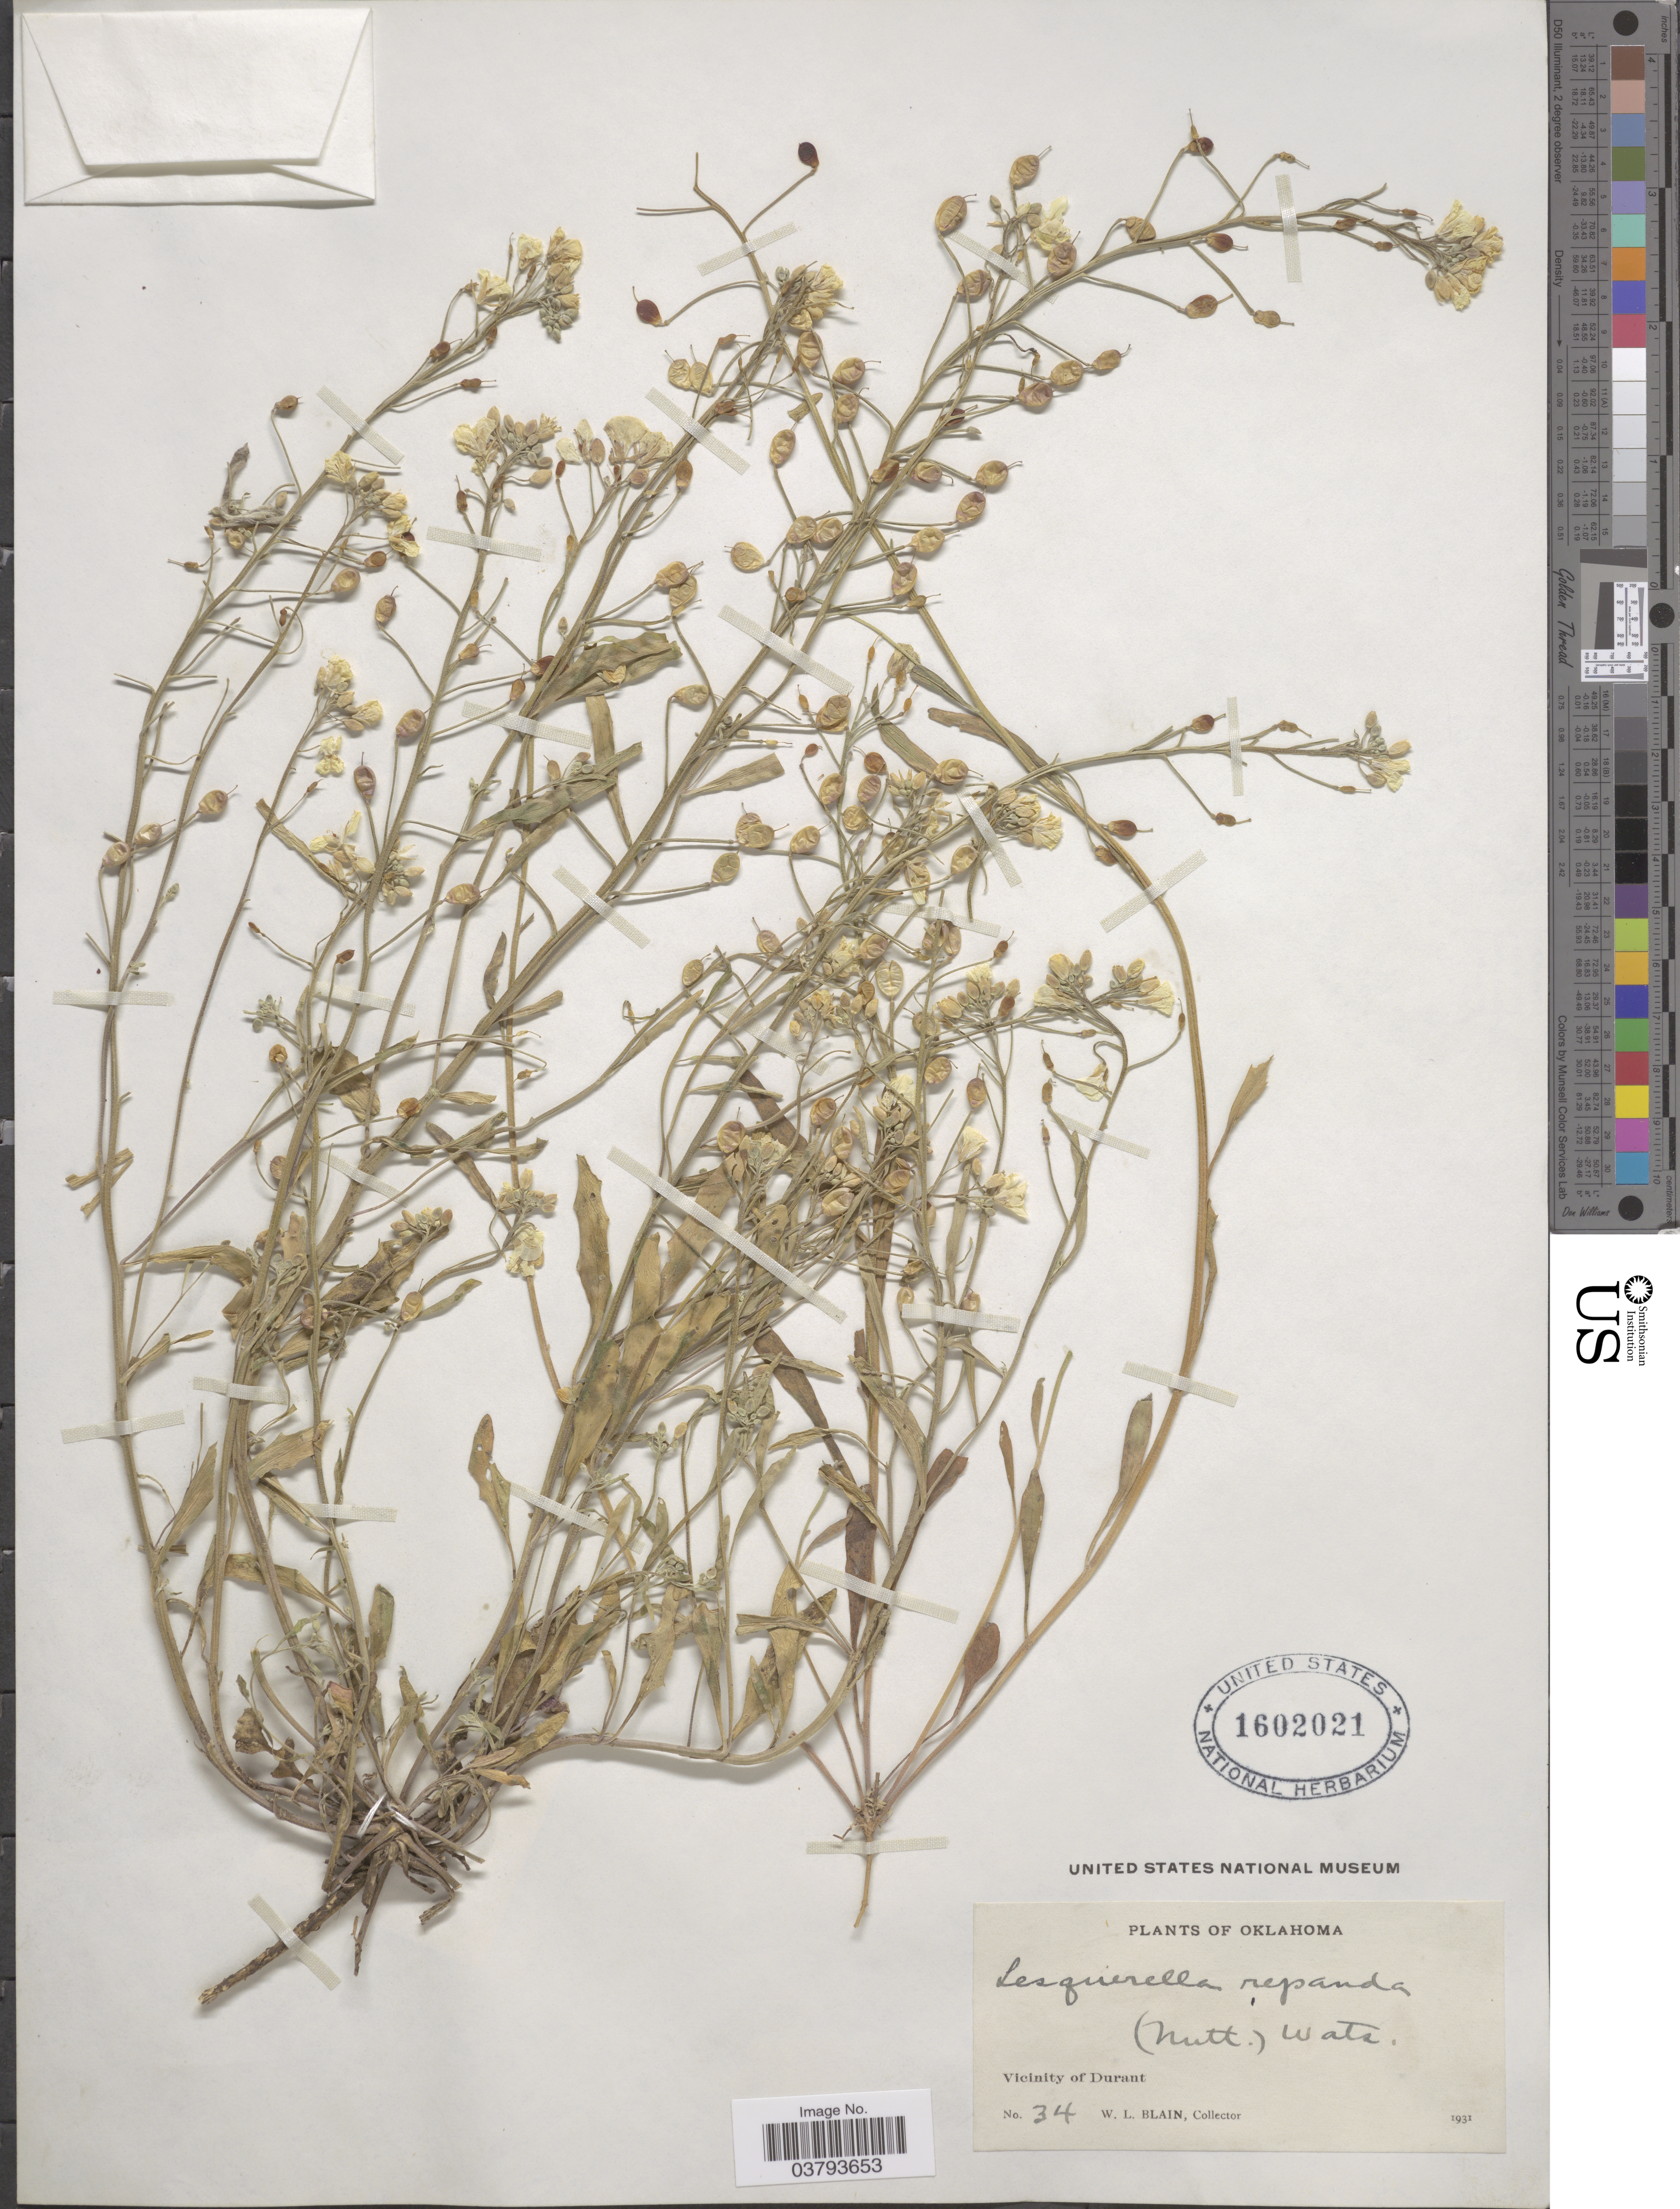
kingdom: Plantae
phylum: Tracheophyta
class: Magnoliopsida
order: Brassicales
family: Brassicaceae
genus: Lesquerella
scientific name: Lesquerella gracilis subsp. nuttallii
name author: (Torr. & A. Gray) Rollins & E.A. Shaw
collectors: W. Blain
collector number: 34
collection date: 1931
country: United States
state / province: Oklahoma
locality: Vicinity of Durant.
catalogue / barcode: US 1602021